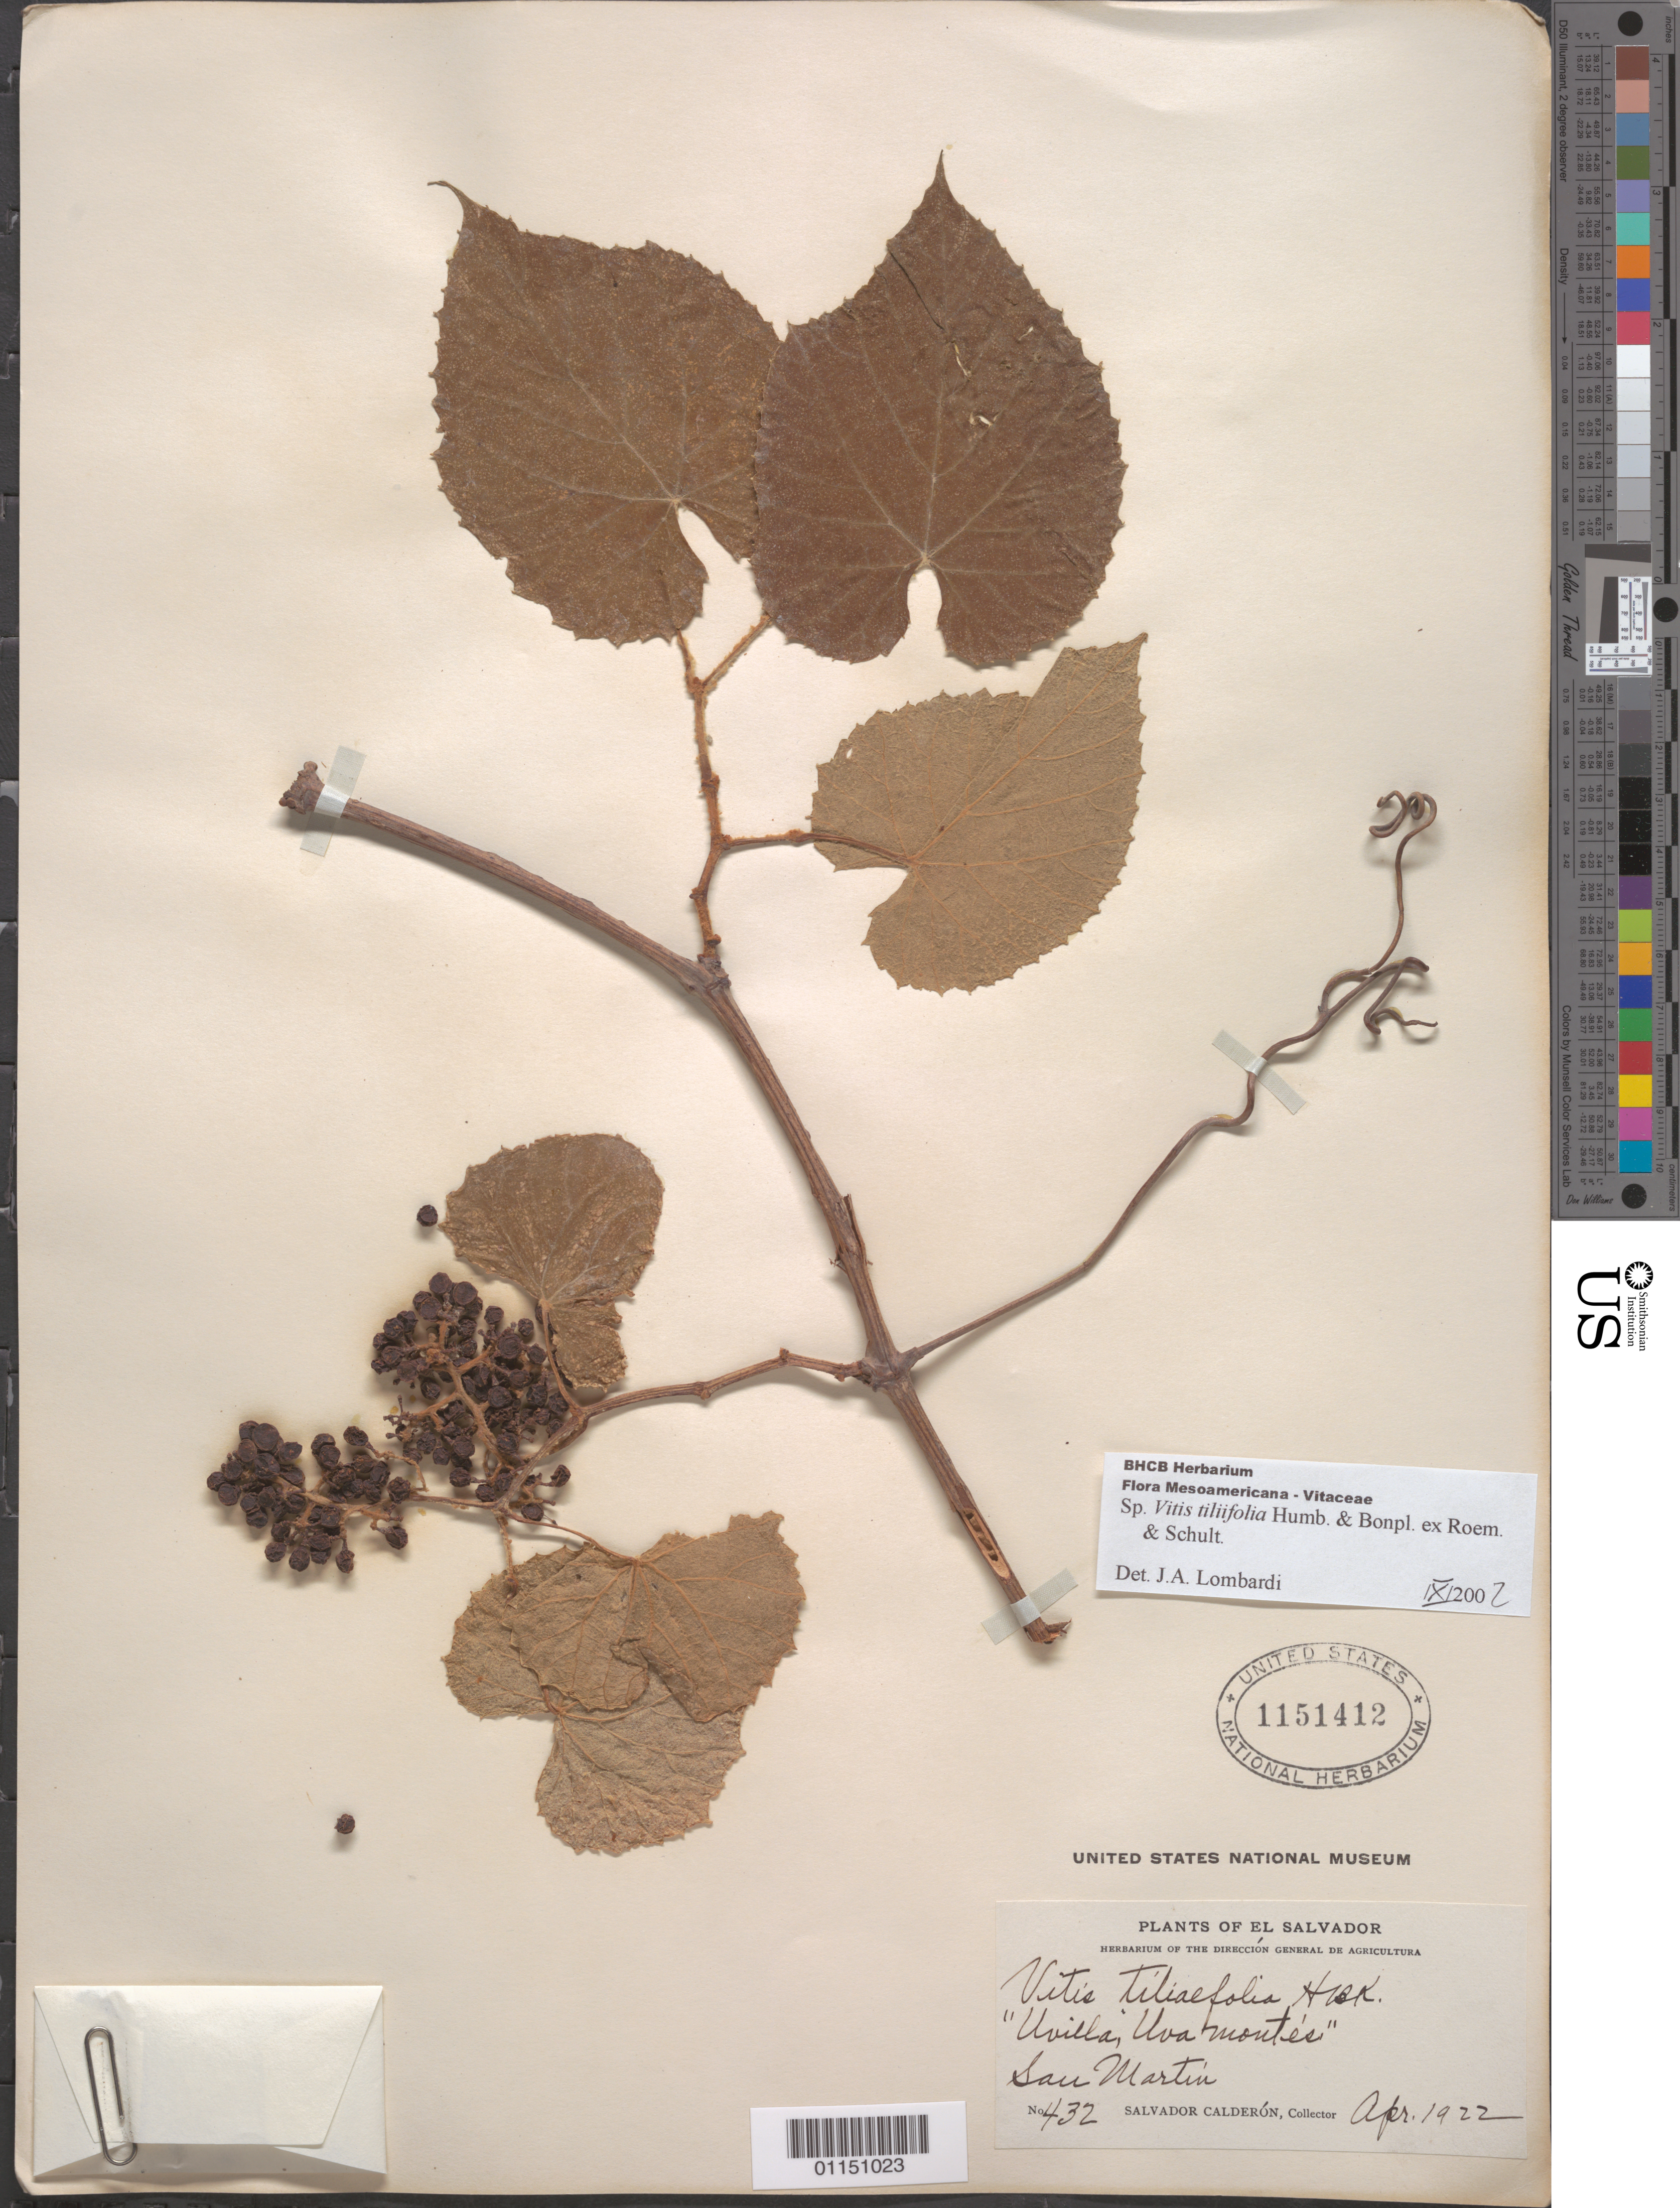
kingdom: Plantae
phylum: Tracheophyta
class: Magnoliopsida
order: Vitales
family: Vitaceae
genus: Vitis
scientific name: Vitis tiliaefolia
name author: Willd.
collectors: S. Calderón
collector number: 432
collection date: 1922-04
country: El Salvador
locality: San Martin.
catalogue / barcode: US 1151412